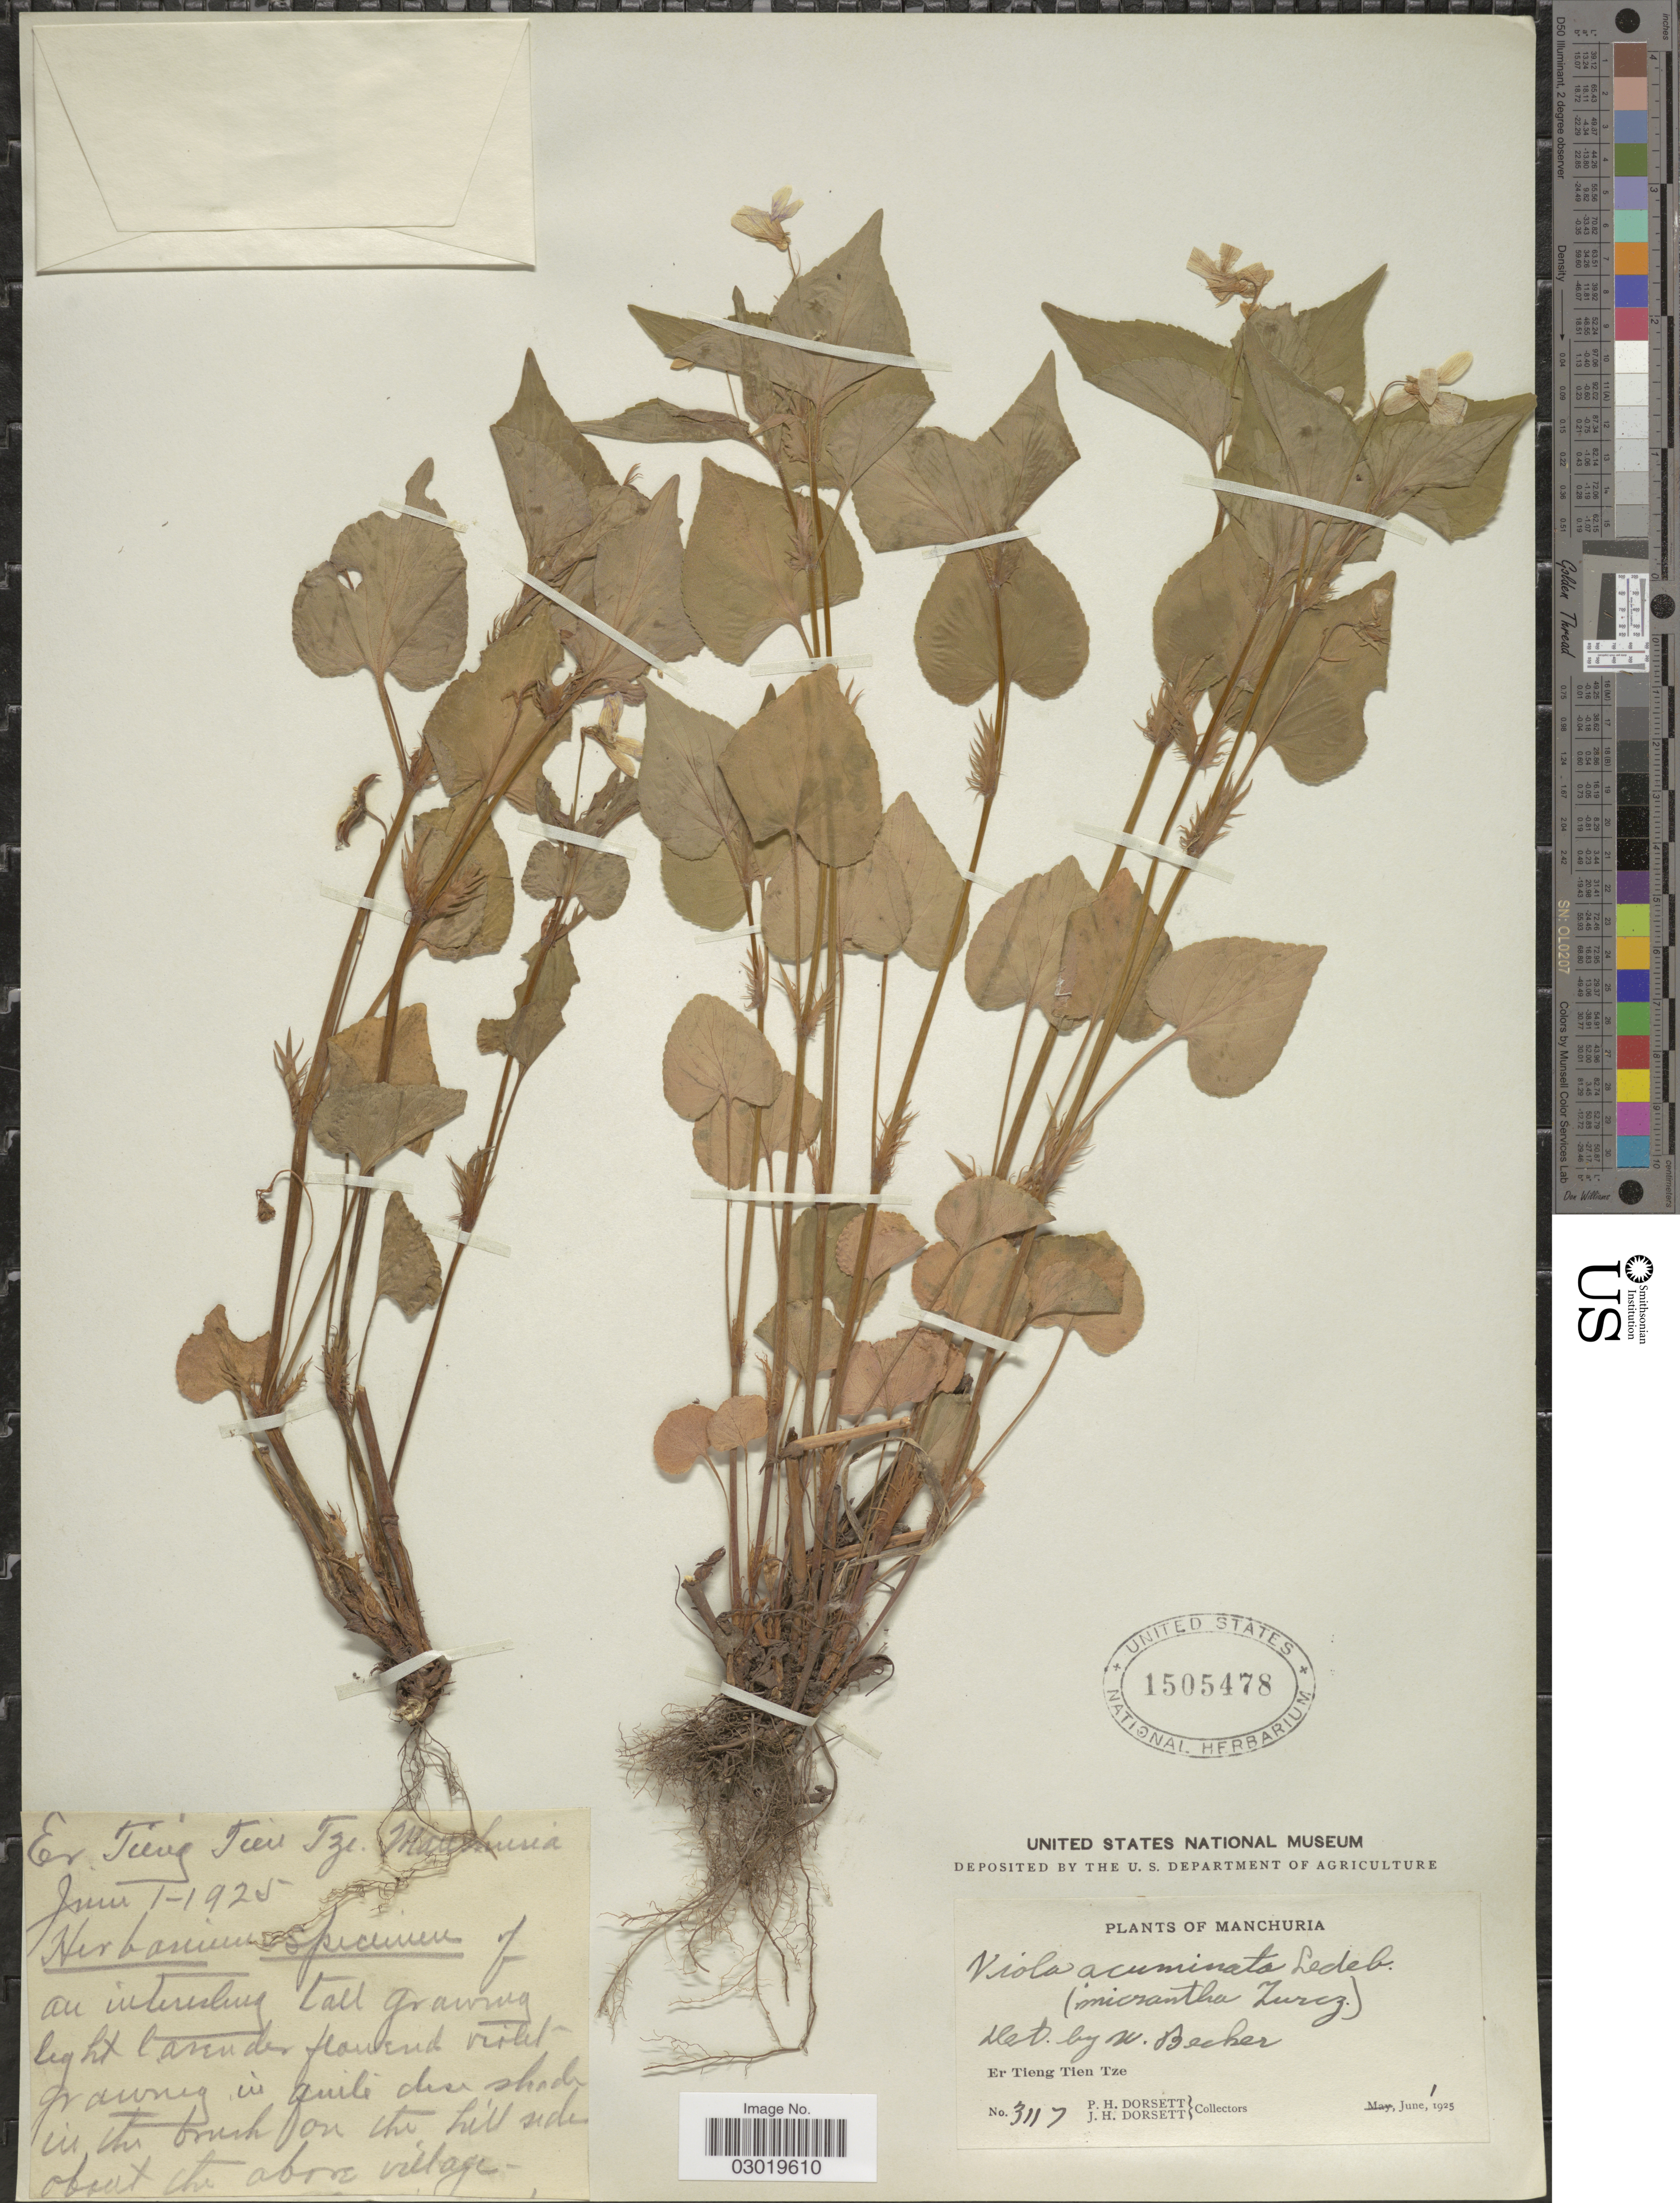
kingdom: Plantae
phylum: Tracheophyta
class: Magnoliopsida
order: Malpighiales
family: Violaceae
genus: Viola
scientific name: Viola acuminata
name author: Ledeb.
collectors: P. H. Dorsett & J. Dorsett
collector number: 3117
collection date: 1925-06-01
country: China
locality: Manchuria, Er Tieng Tien Tze.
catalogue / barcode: US 1505478